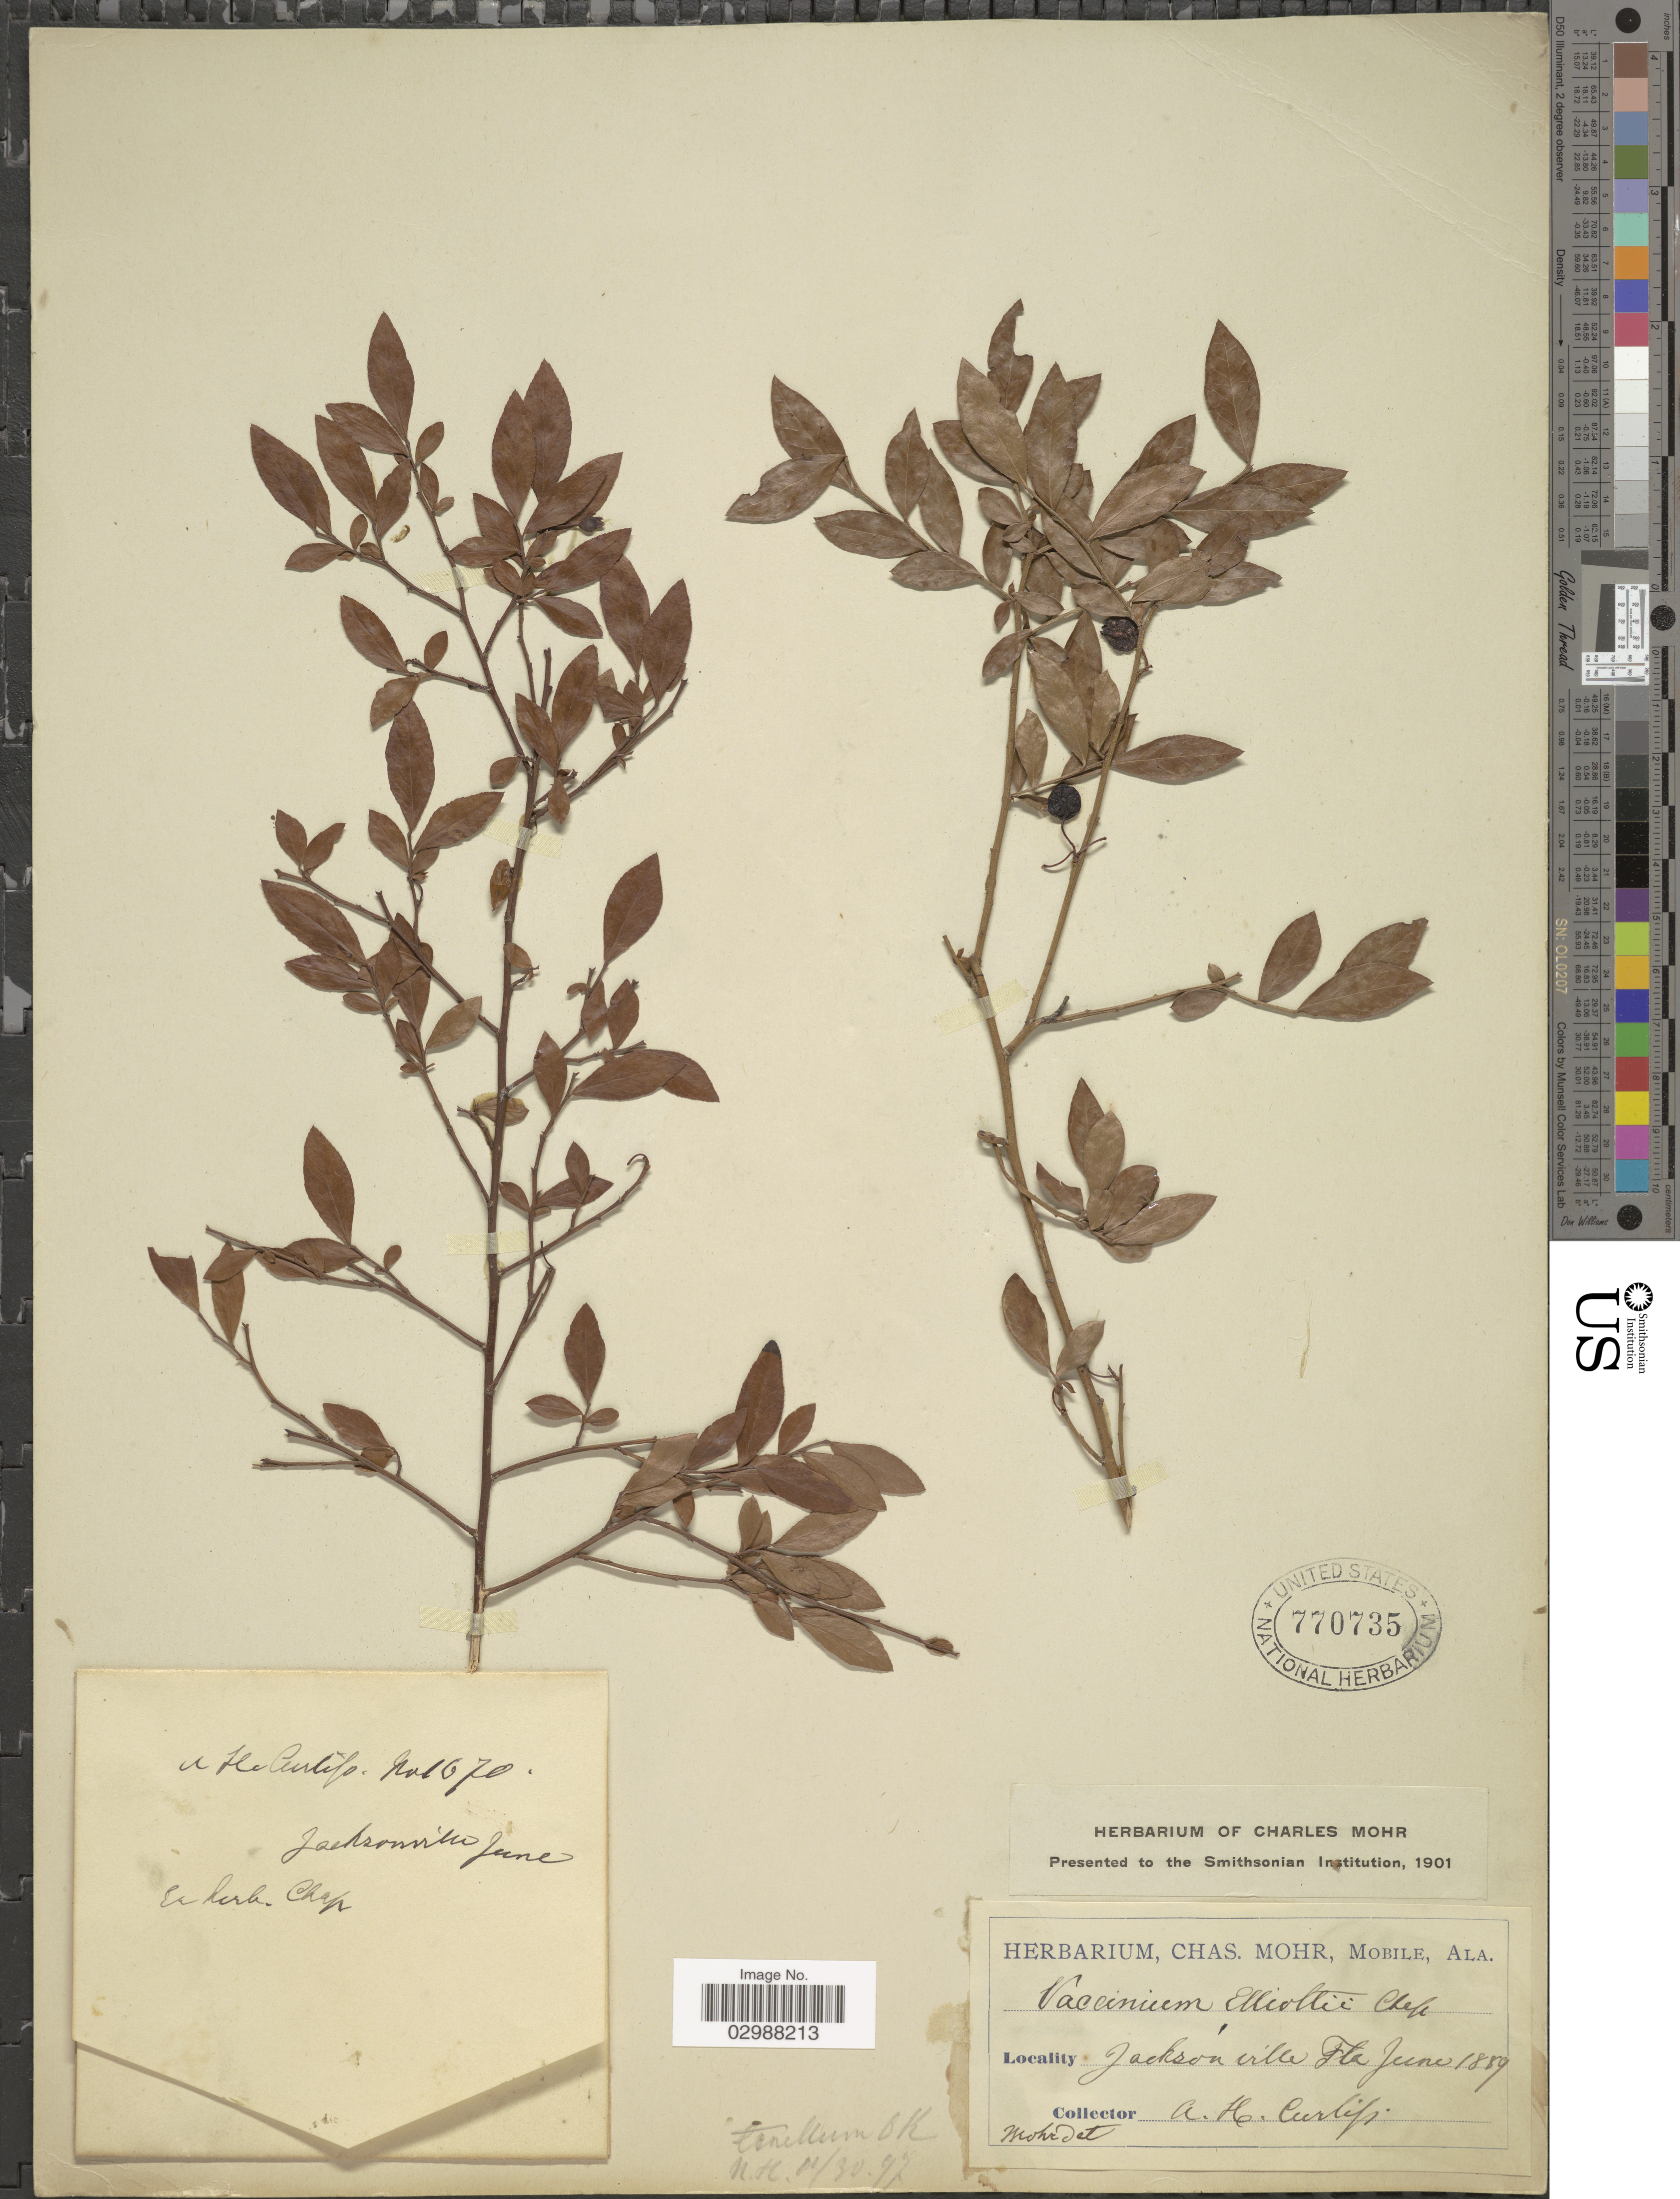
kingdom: Plantae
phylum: Tracheophyta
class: Magnoliopsida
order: Ericales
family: Ericaceae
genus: Vaccinium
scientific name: Vaccinium elliottii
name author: Chapm.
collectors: A. H. Curtiss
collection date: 1889-06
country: United States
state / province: Florida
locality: Jacksonville.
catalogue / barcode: US 770735